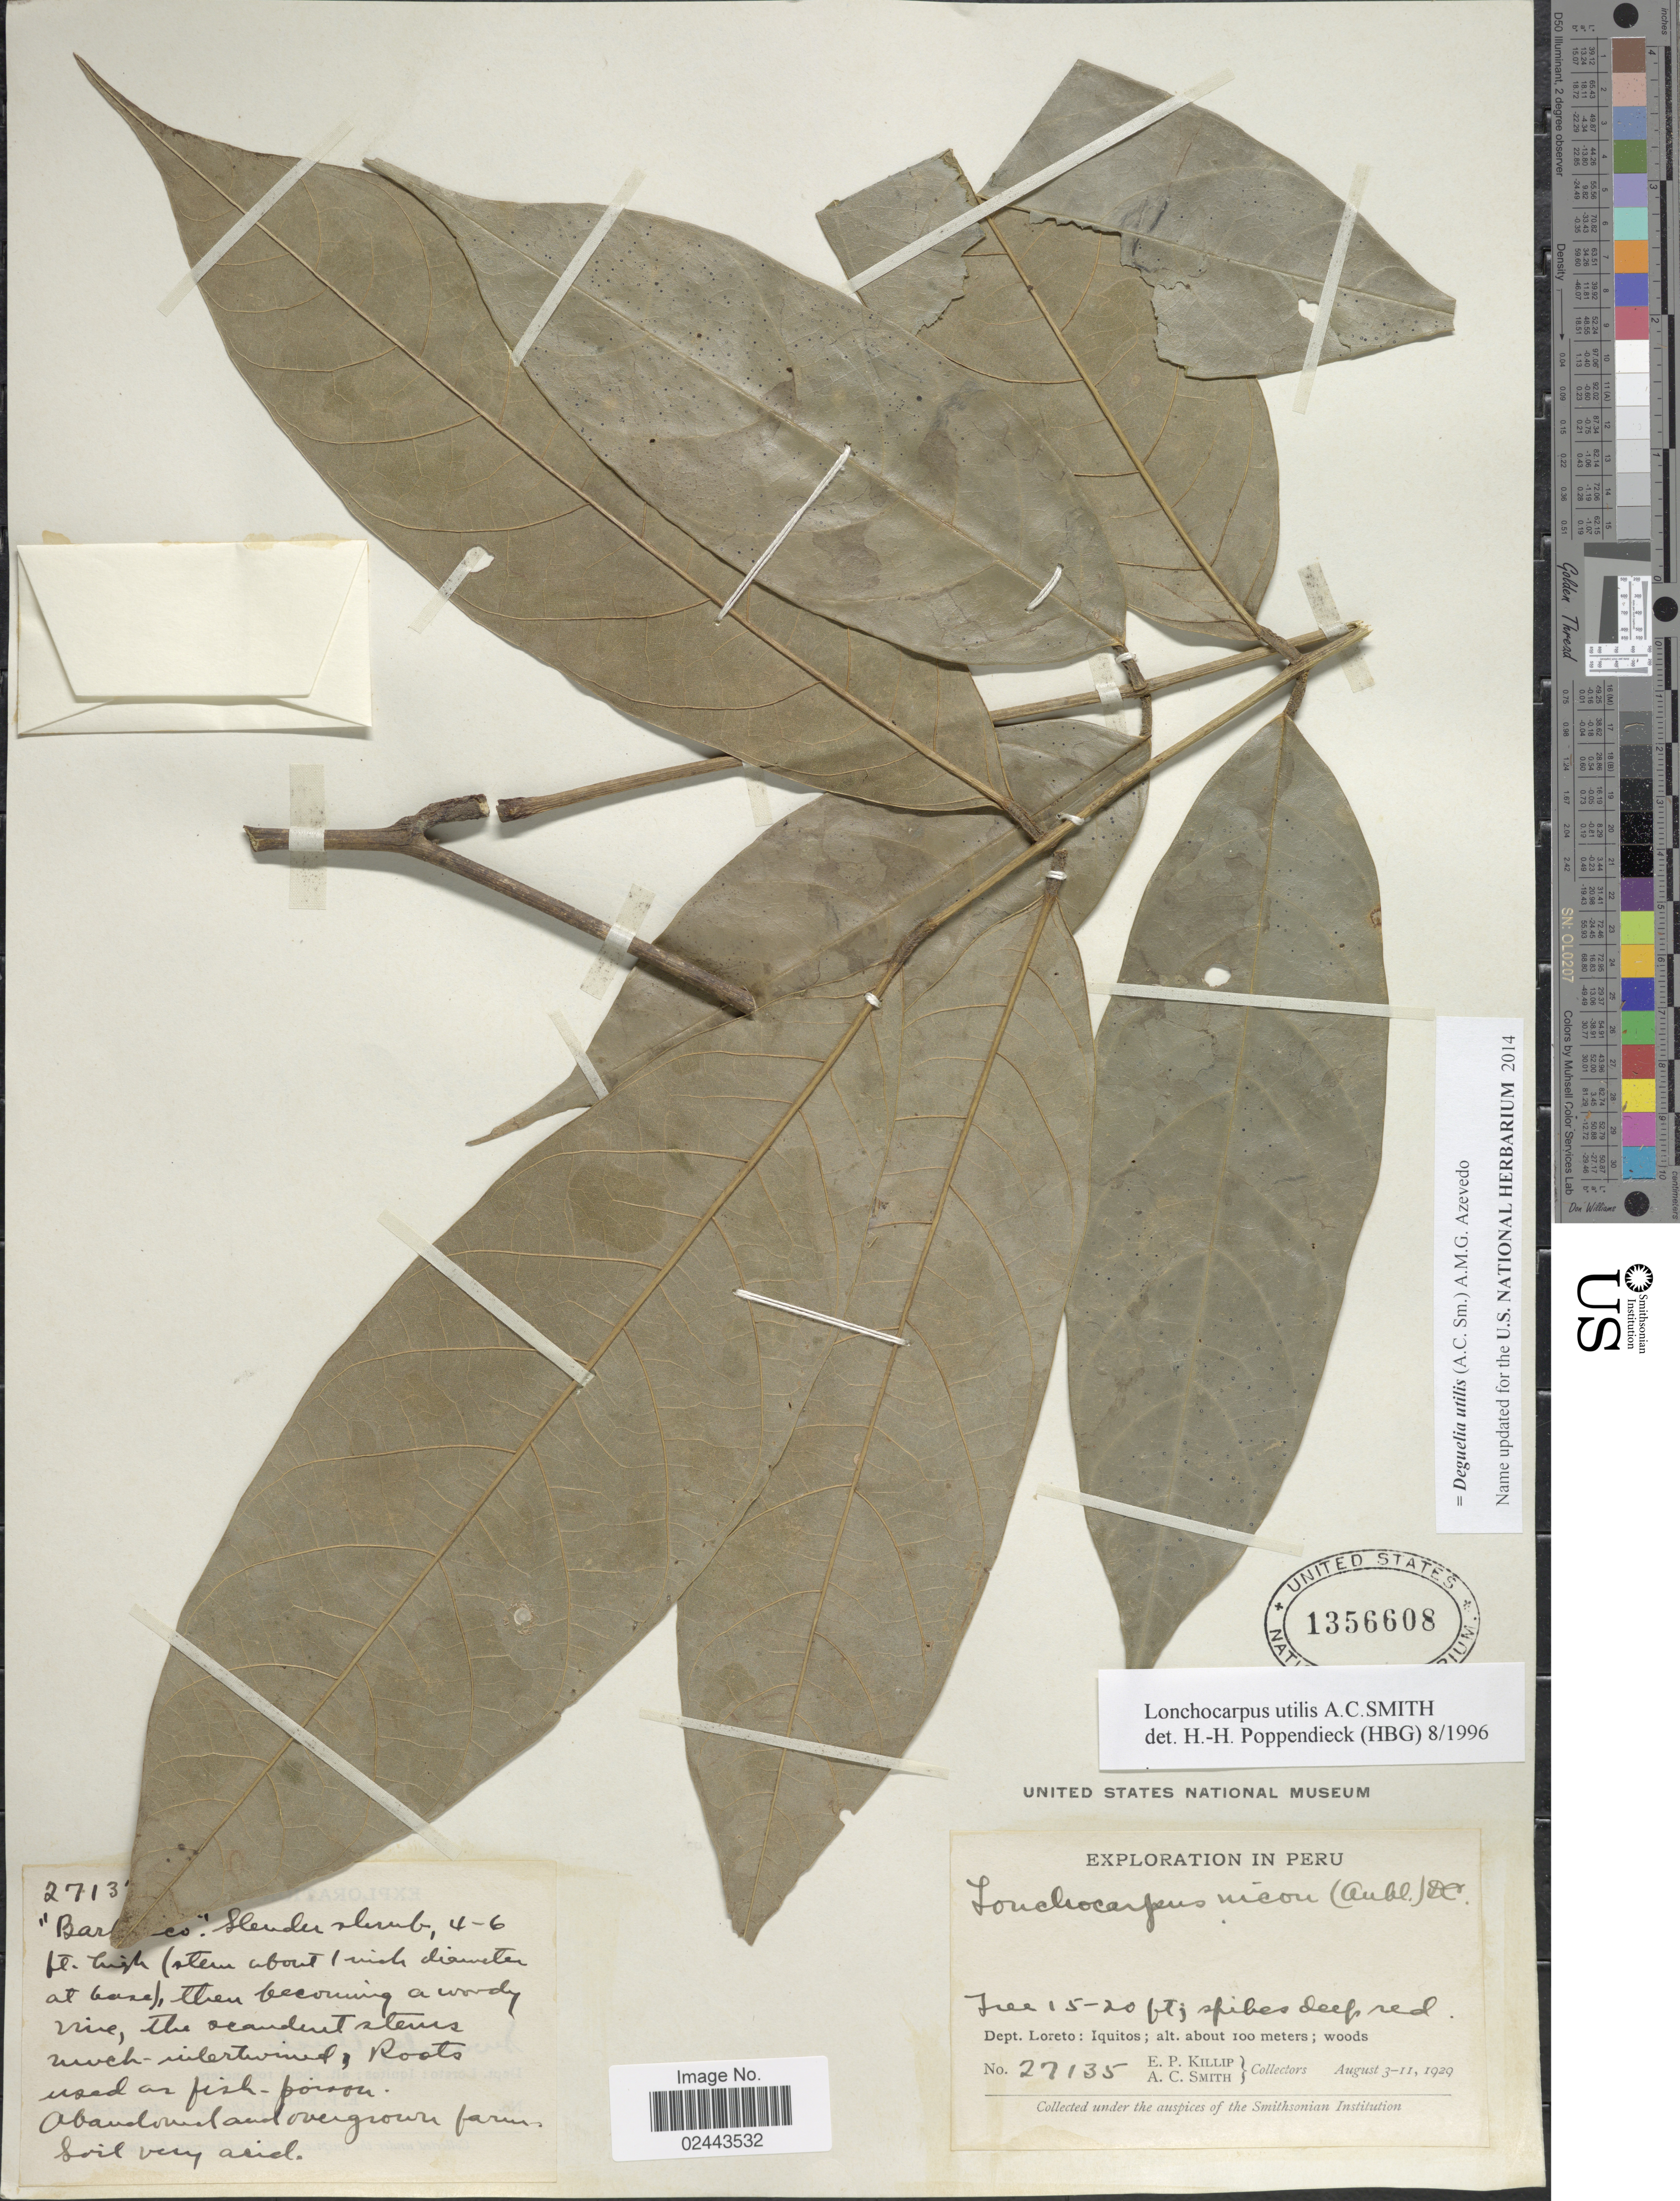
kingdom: Plantae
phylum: Tracheophyta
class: Magnoliopsida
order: Fabales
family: Fabaceae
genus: Deguelia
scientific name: Deguelia utilis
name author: (A.C. Sm.) A.M.G. Azevedo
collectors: E. P. Killip & A. C. Smith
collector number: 27135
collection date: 1929-08-03/1929-08-11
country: Peru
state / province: Loreto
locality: Iquitos; woods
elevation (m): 100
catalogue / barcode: US 1356608